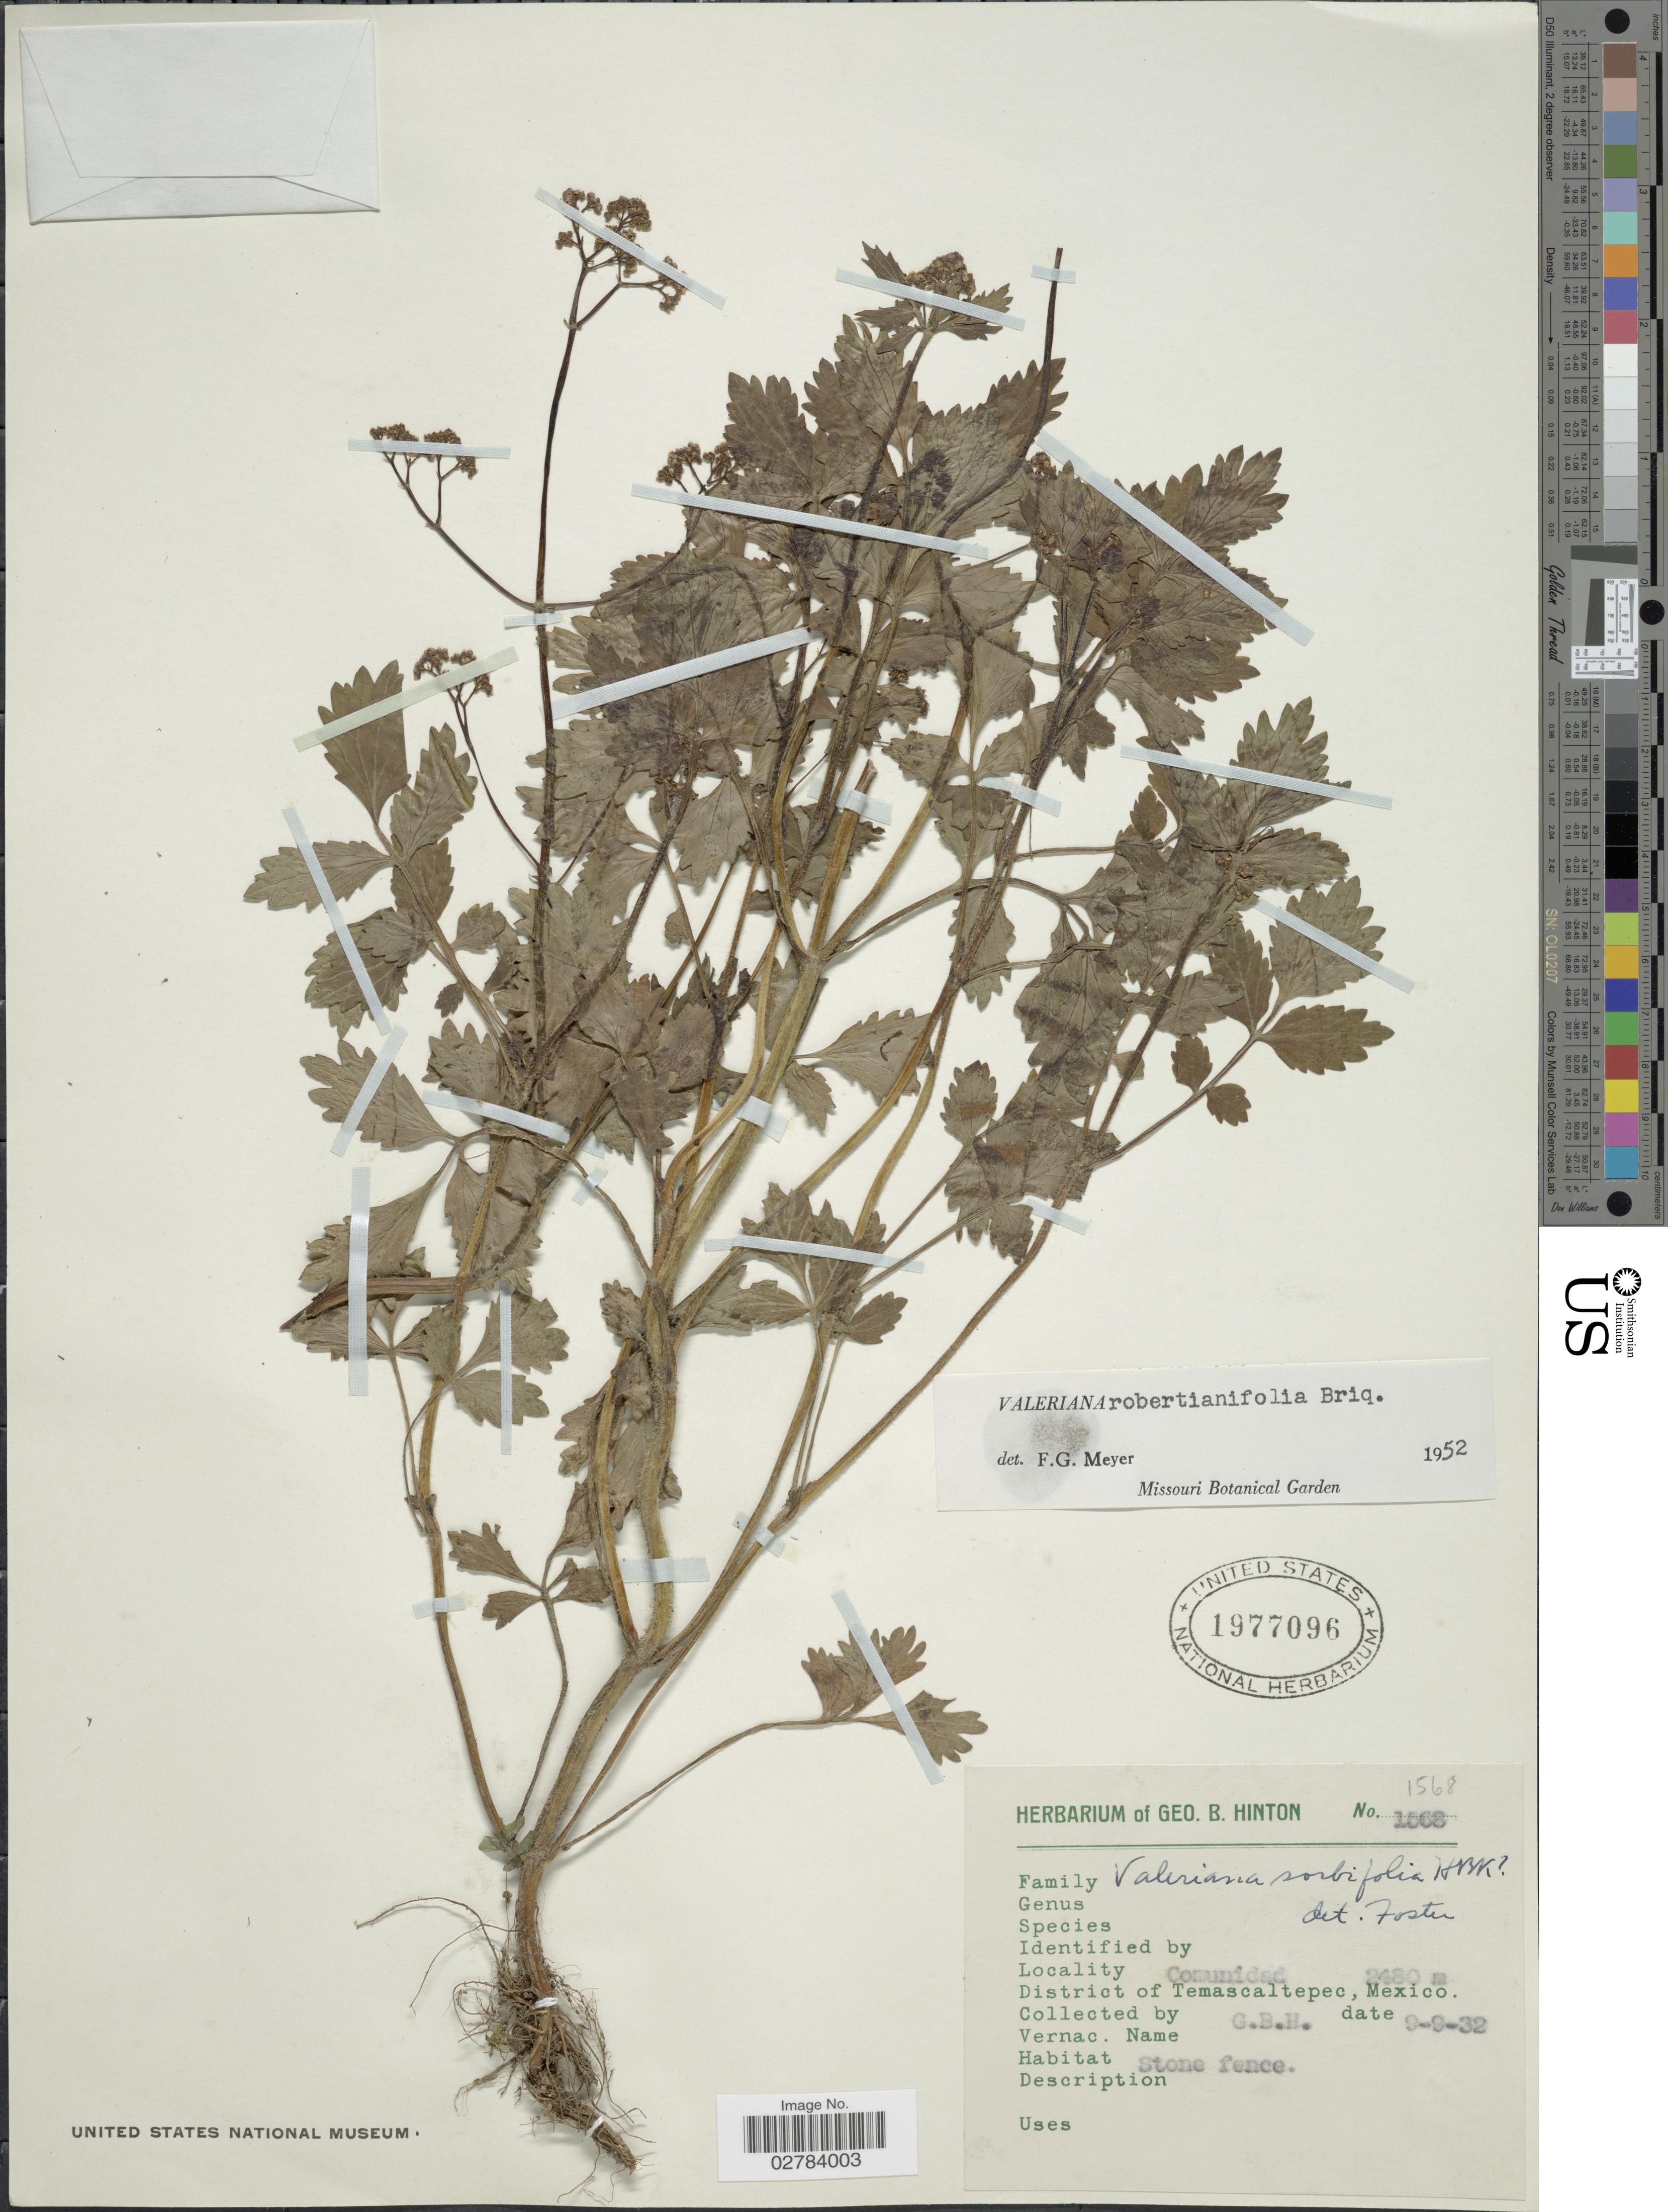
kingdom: Plantae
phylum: Tracheophyta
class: Magnoliopsida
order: Dipsacales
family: Caprifoliaceae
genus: Valeriana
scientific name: Valeriana robertianifolia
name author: Briq.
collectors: G. B. Hinton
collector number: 1568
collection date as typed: Transcribed d/m/y: 9/9/32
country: Mexico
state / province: México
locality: Comunidad, District of Temascaltepec.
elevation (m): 2480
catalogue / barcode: US 1977096